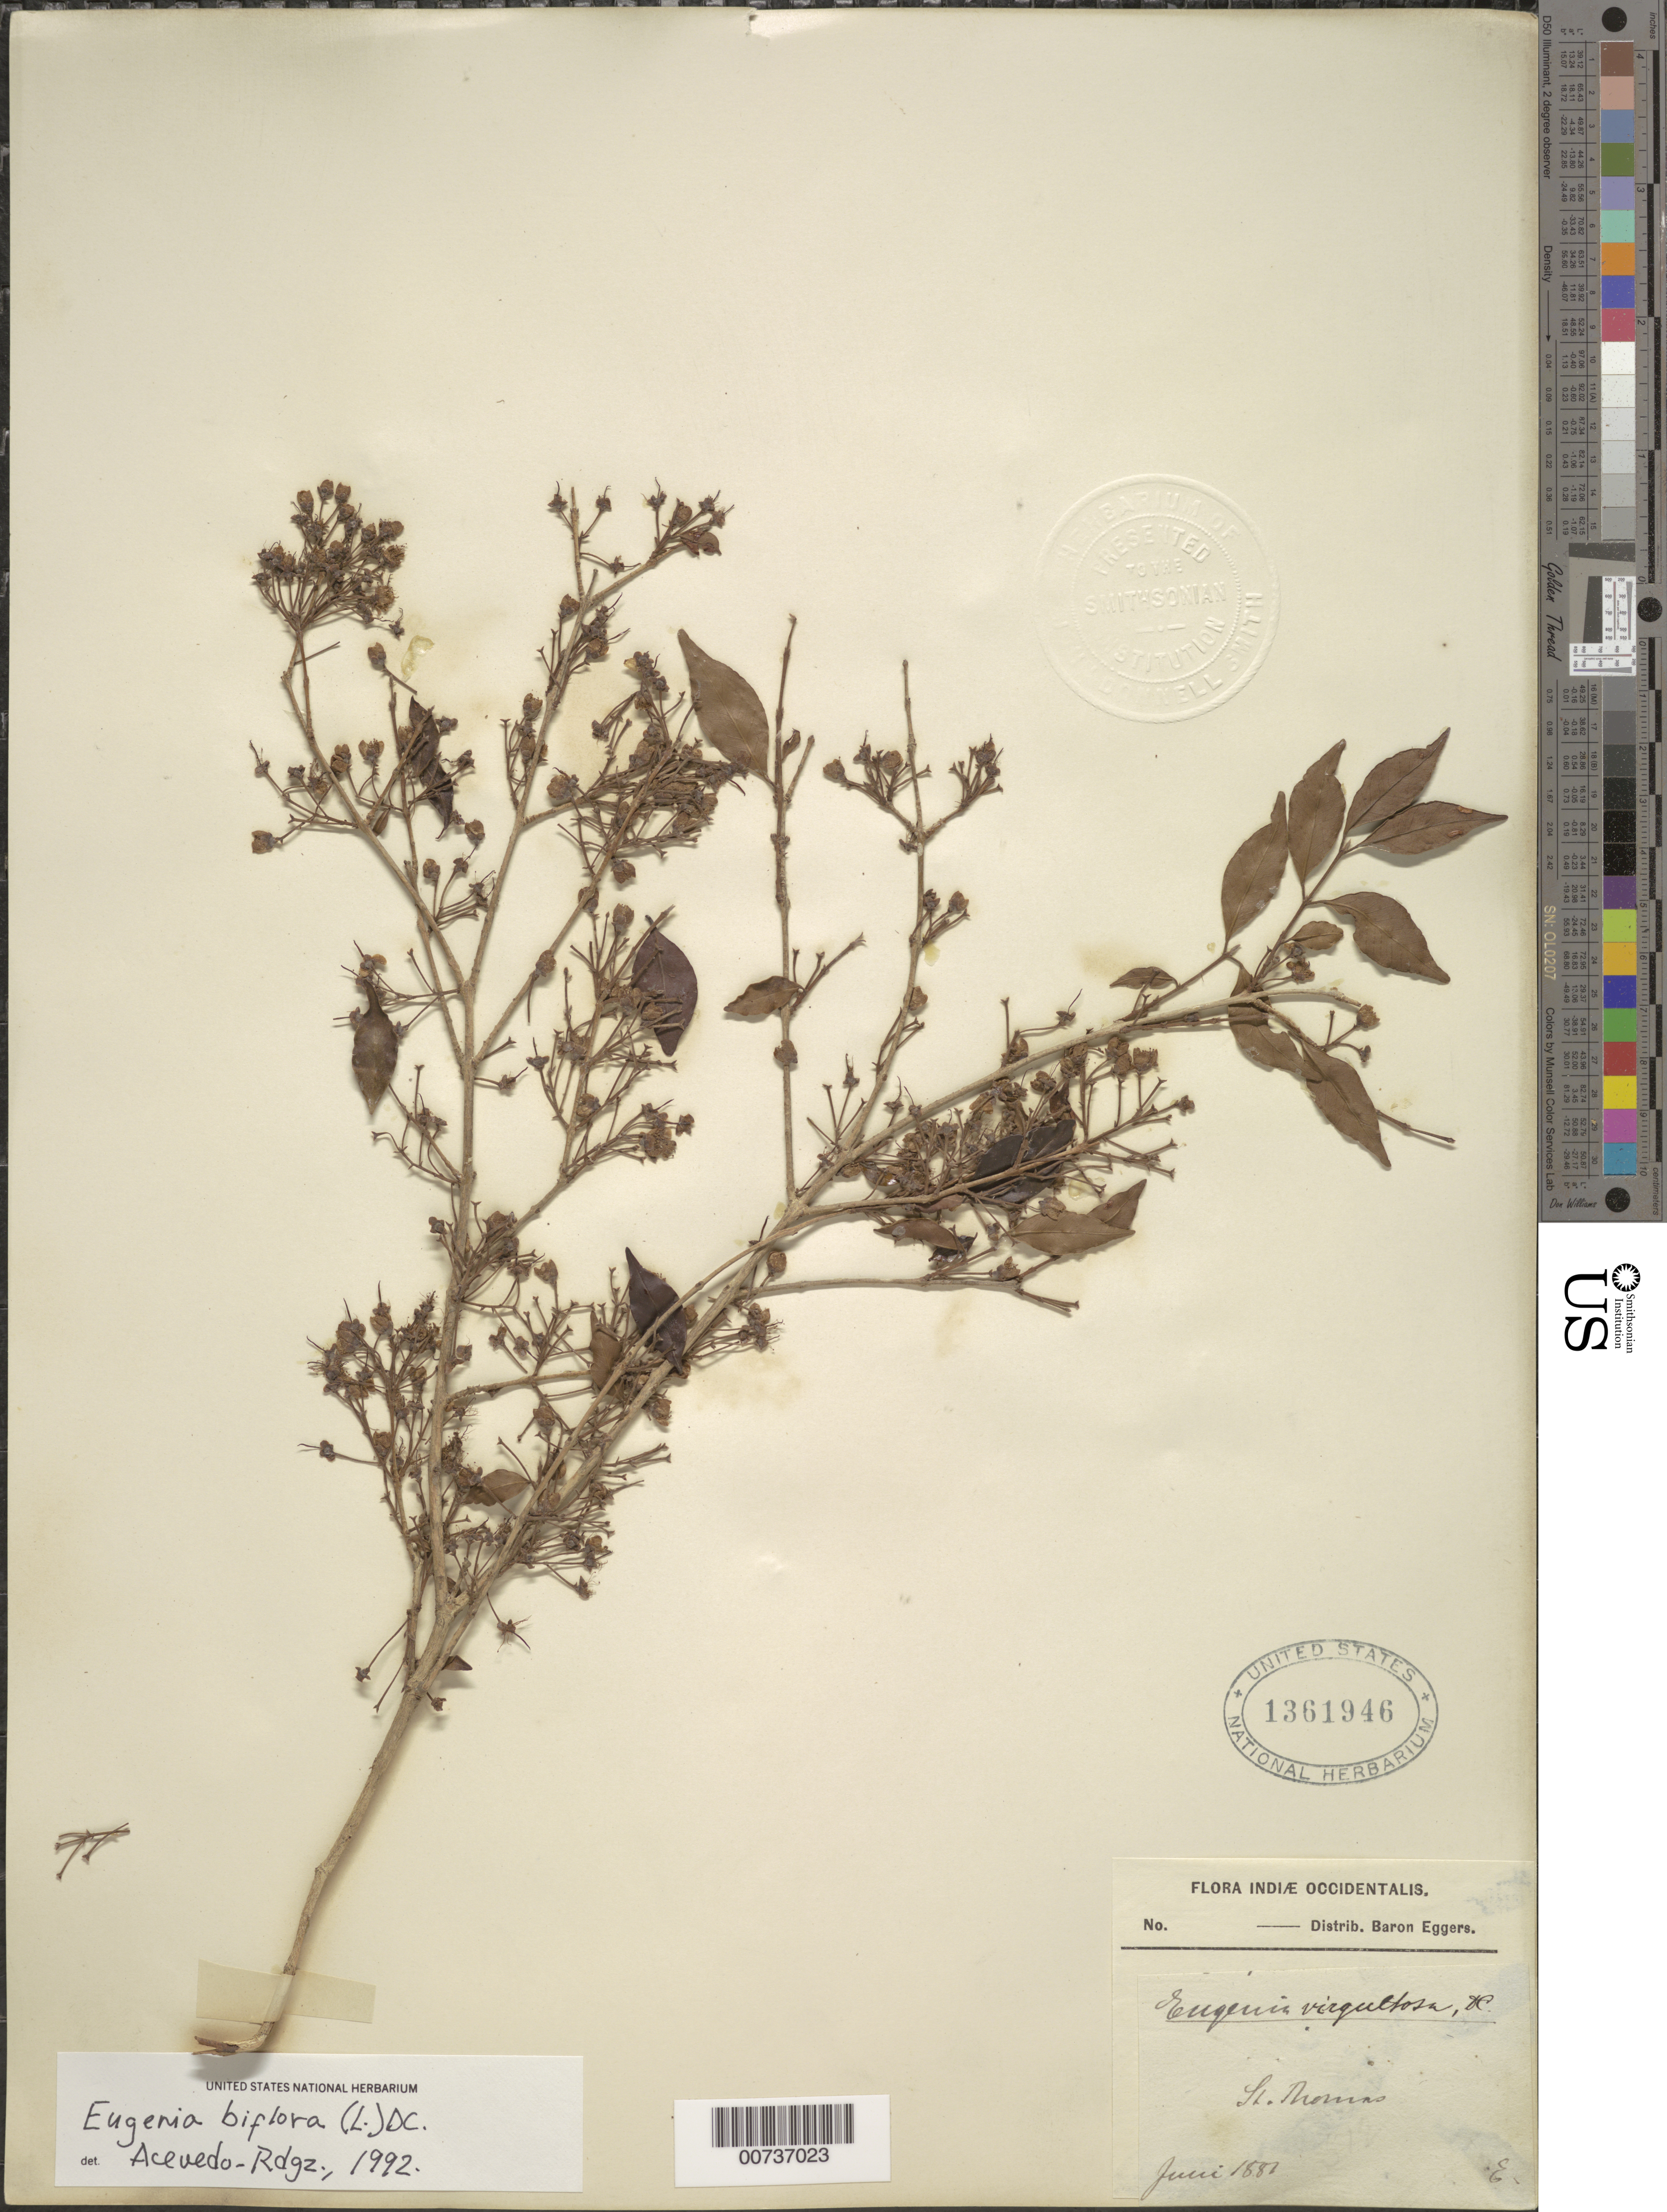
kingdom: Plantae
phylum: Tracheophyta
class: Magnoliopsida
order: Myrtales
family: Myrtaceae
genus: Eugenia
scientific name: Eugenia biflora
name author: (L.) DC.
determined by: Acevedo-Rodríguez, P., (BOT), Smithsonian Institution - National Museum of Natural History (UNITED STATES)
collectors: H. F. A. von Eggers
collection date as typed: Jun 1881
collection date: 1881-06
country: U.S. Virgin Islands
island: St. Thomas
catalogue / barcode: US 1361946